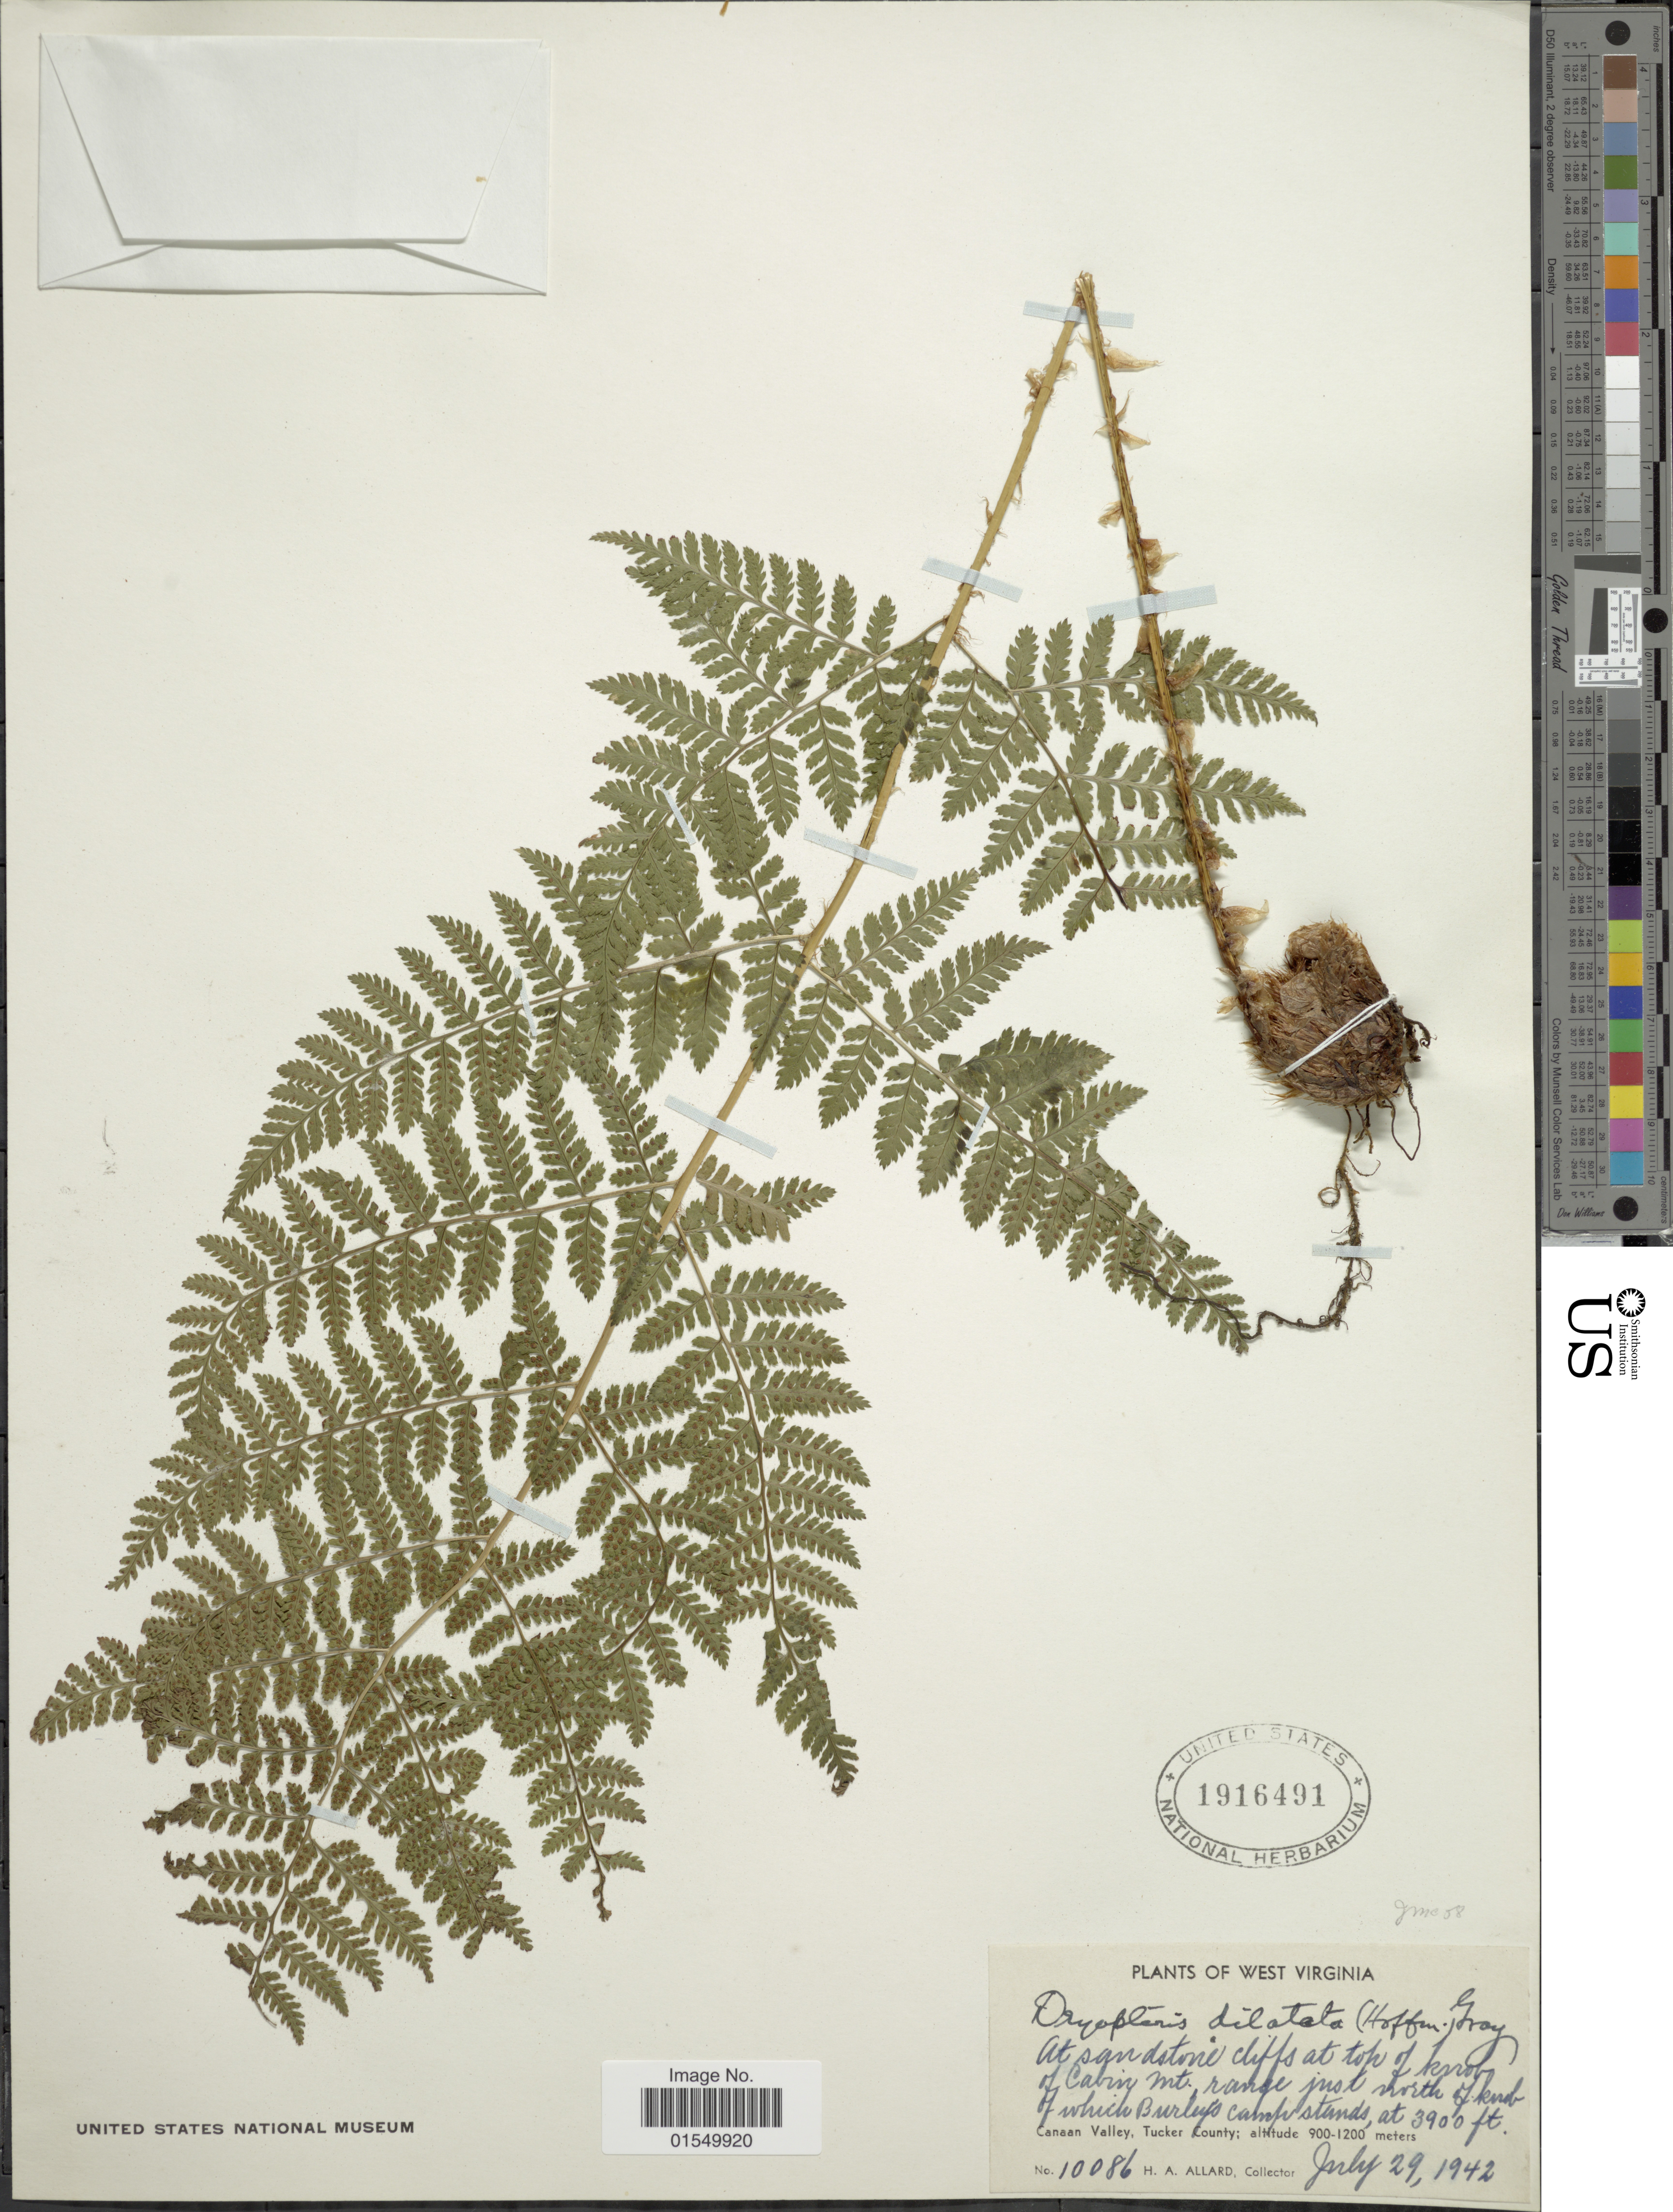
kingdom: Plantae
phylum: Tracheophyta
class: Polypodiopsida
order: Polypodiales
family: Dryopteridaceae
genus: Dryopteris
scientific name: Dryopteris campyloptera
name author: Clarkson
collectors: H. A. Allard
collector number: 10086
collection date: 1942-07-29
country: United States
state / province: West Virginia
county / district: Tucker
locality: At top of knob of Cabin Mt. range just north of knob of which Burley's camp stands, Canaan Valley, Tucker County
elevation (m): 3900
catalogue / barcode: US 1916491